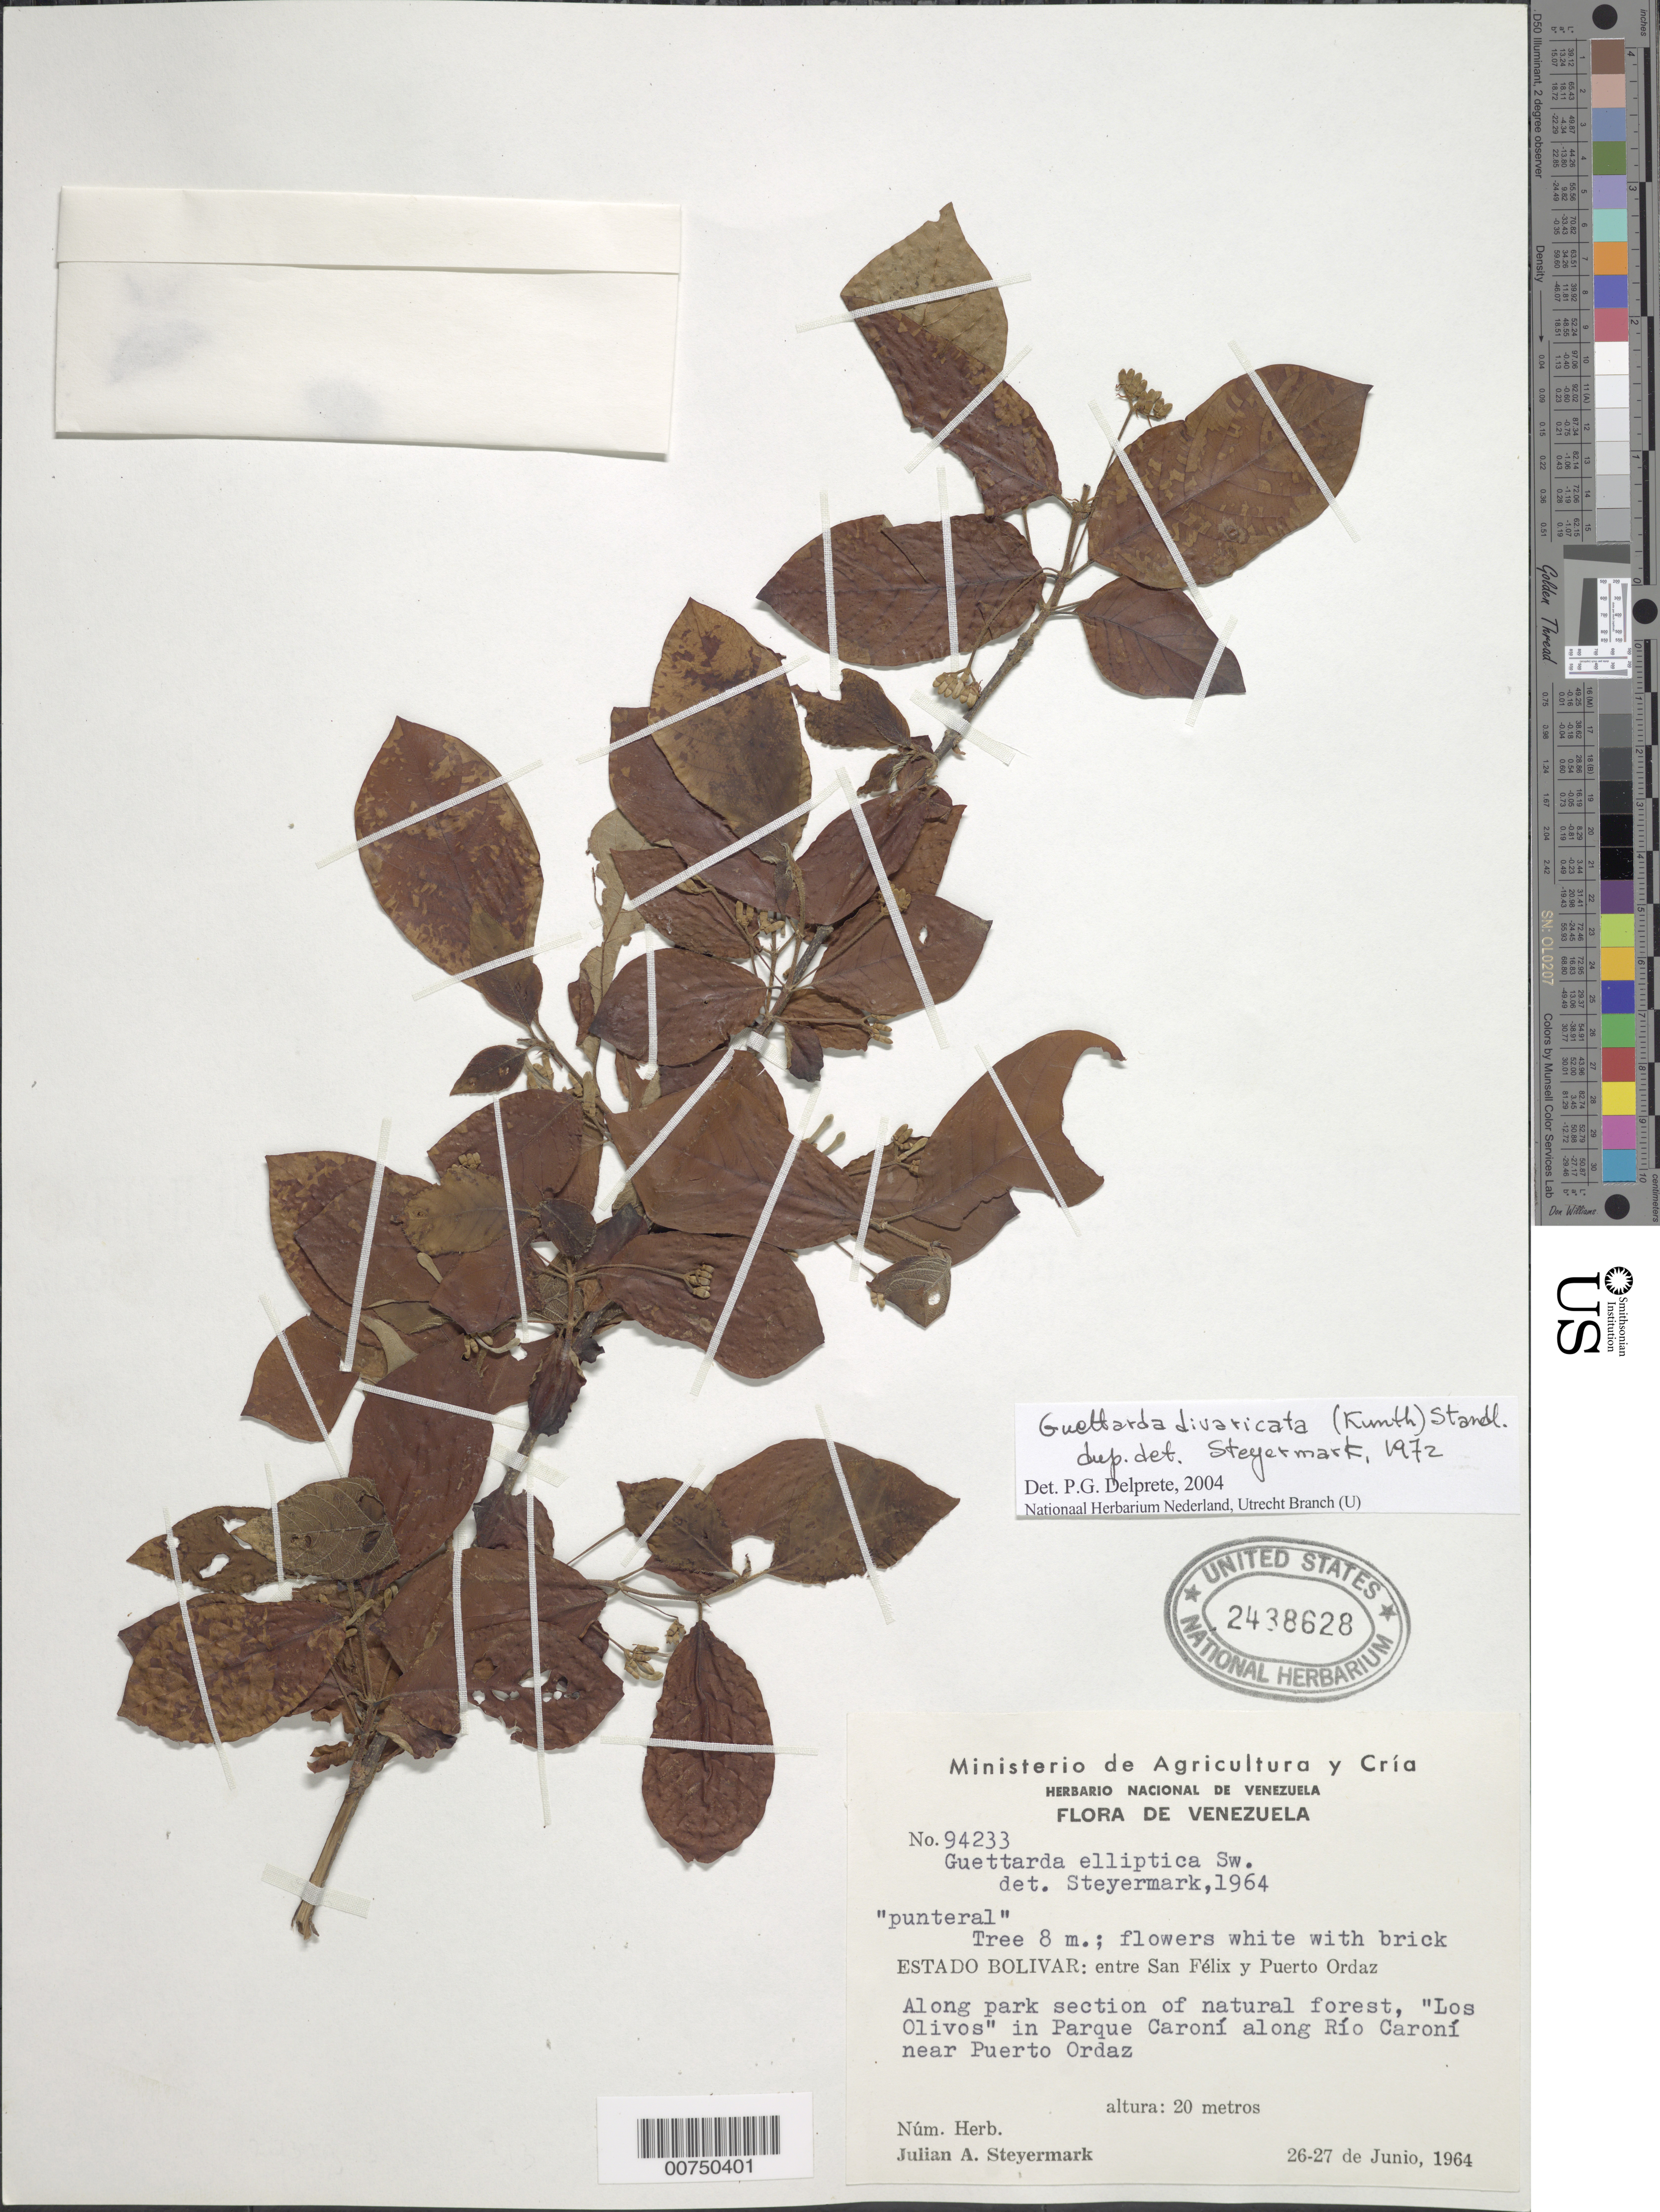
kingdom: Plantae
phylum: Tracheophyta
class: Magnoliopsida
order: Gentianales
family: Rubiaceae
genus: Guettarda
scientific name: Guettarda divaricata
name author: (Humb. & Bonpl. ex Roem. & Schult.) Standl.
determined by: Steyermark, Julian A., (VEN)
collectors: J. Steyermark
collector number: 94233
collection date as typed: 26-Jun-64 to 27-Jun-64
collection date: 1964-06-26/1964-06-27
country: Venezuela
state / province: Bolívar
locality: San Félix to Puerto Ordaz; "Los Olivos" (Olive trees), Parque Caroní along Río Caroní, near Puerto Ordaz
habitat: Along park section of natural forest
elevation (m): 20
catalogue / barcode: US 2438628